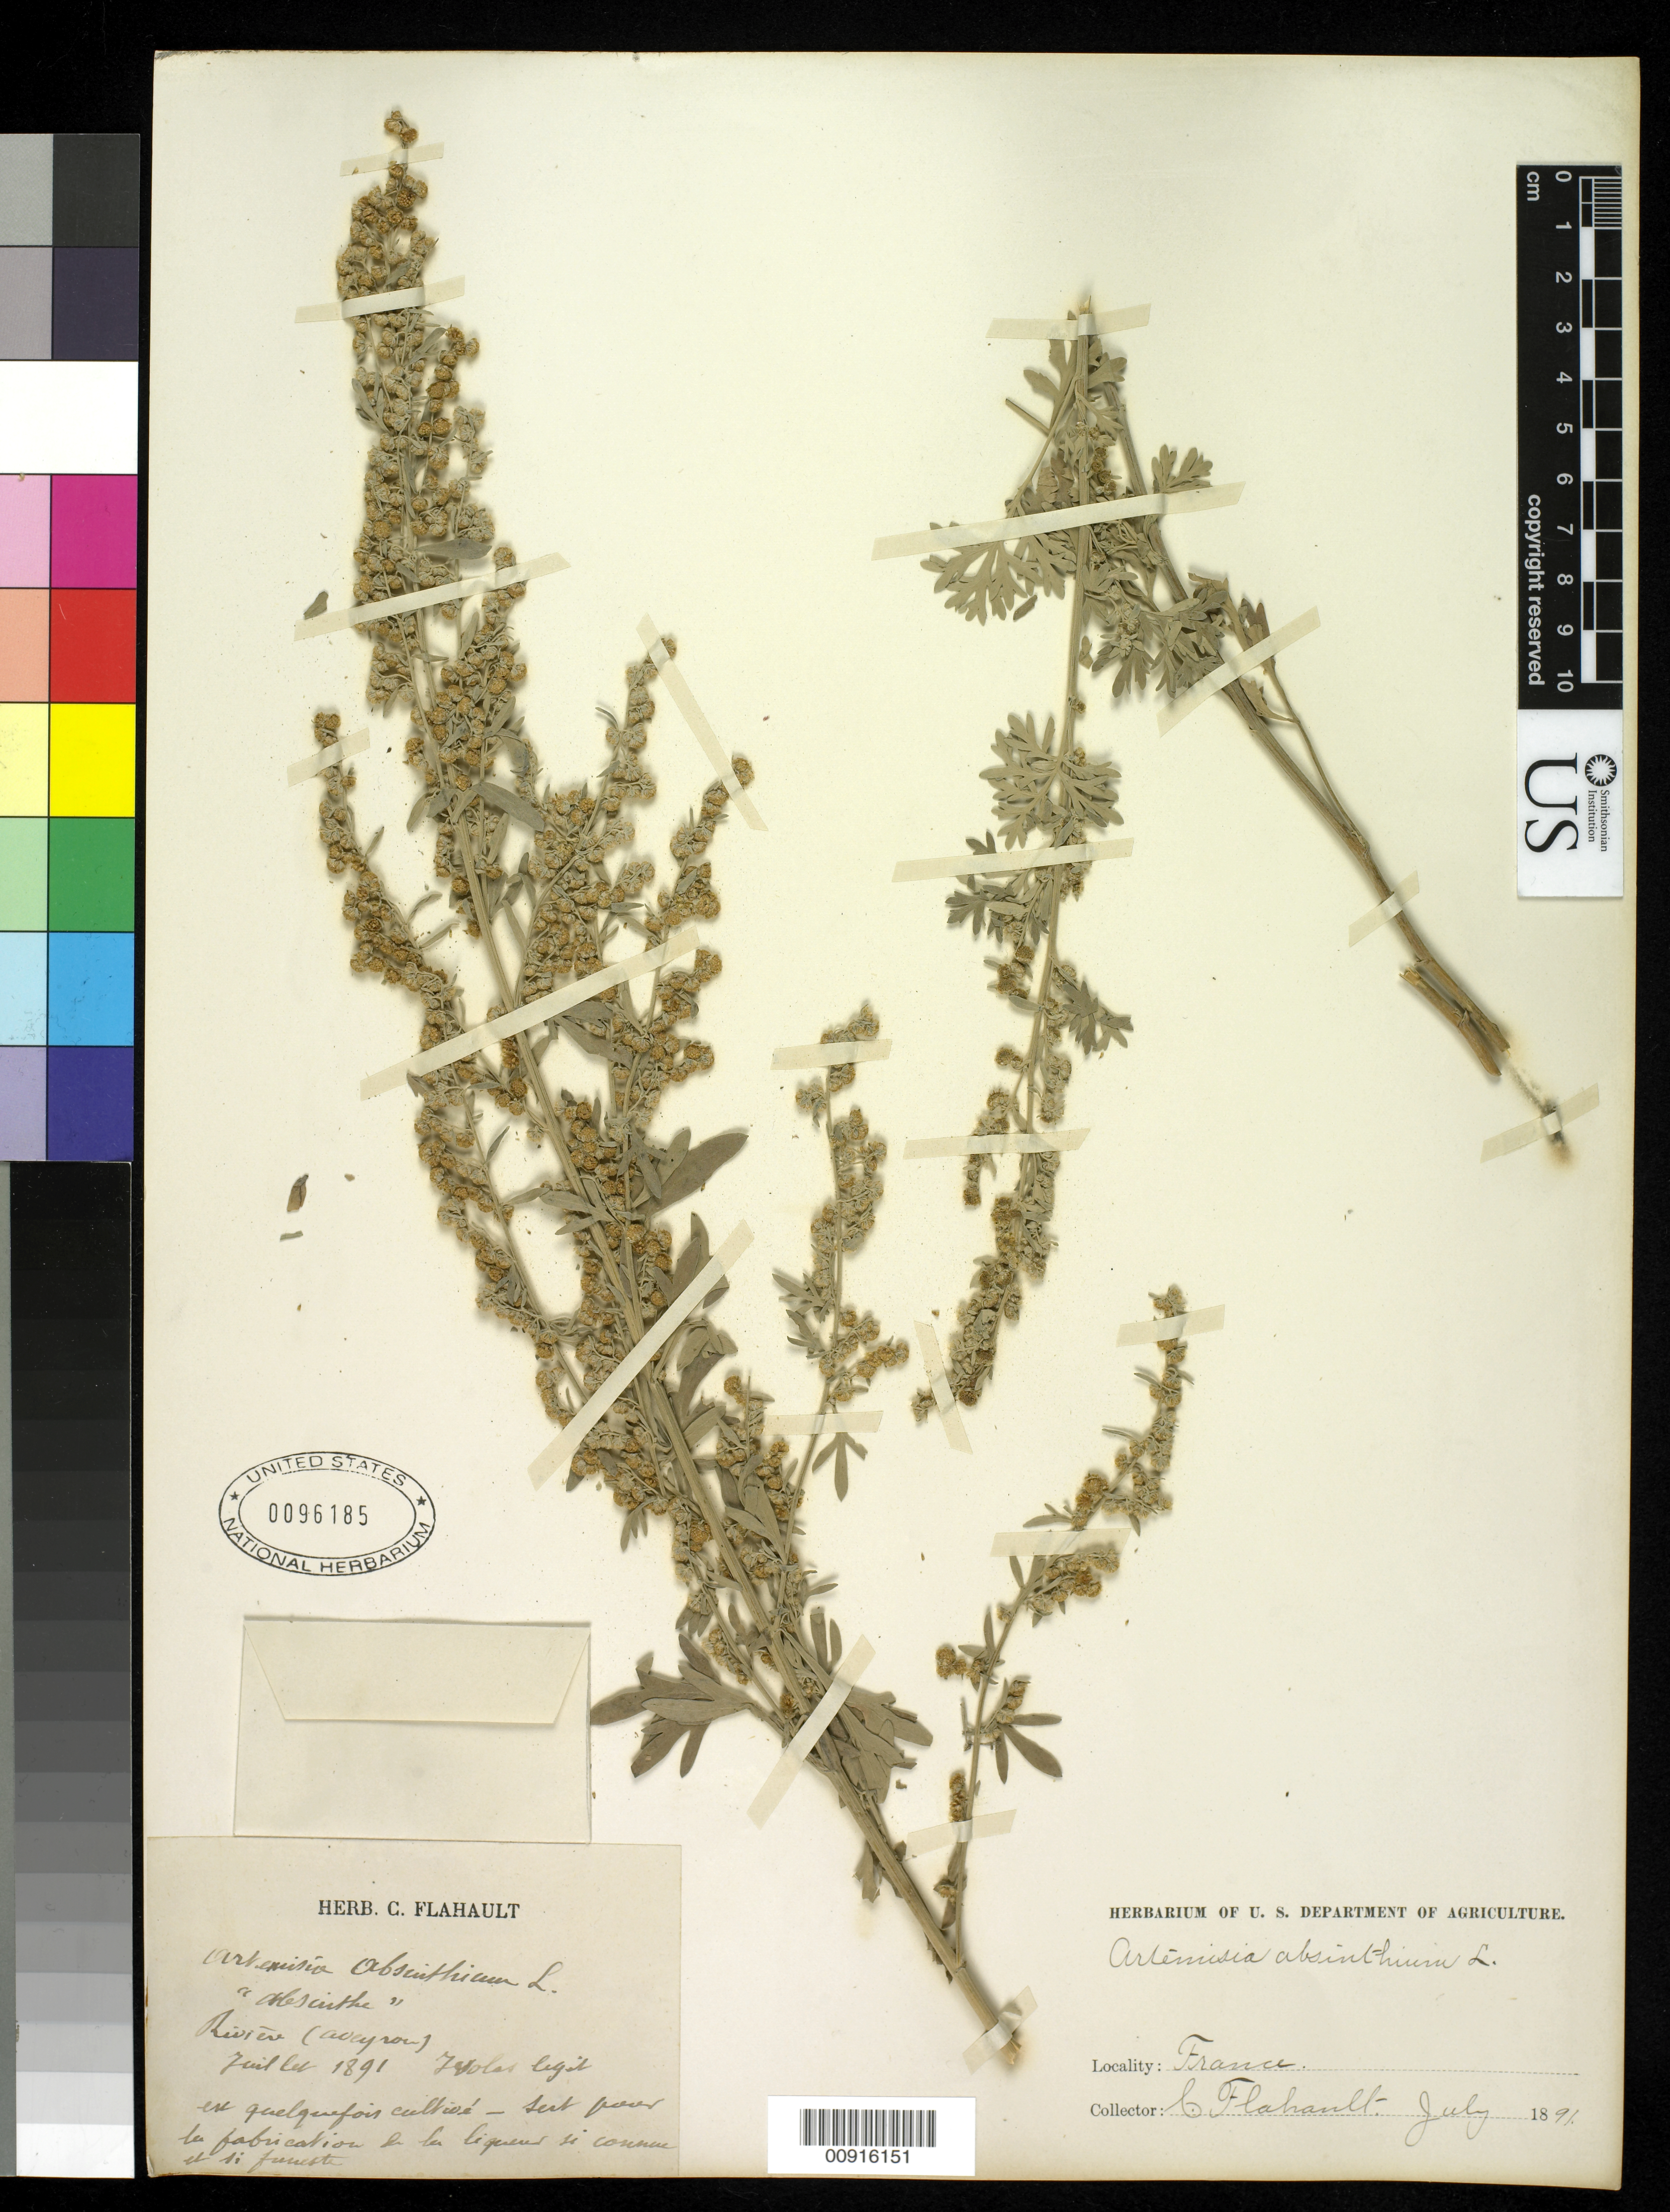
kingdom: Plantae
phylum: Tracheophyta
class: Magnoliopsida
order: Asterales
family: Asteraceae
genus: Artemisia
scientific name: Artemisia absinthium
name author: L.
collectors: C. H. Flahault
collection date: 1891-07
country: France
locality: Rivera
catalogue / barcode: US 96185